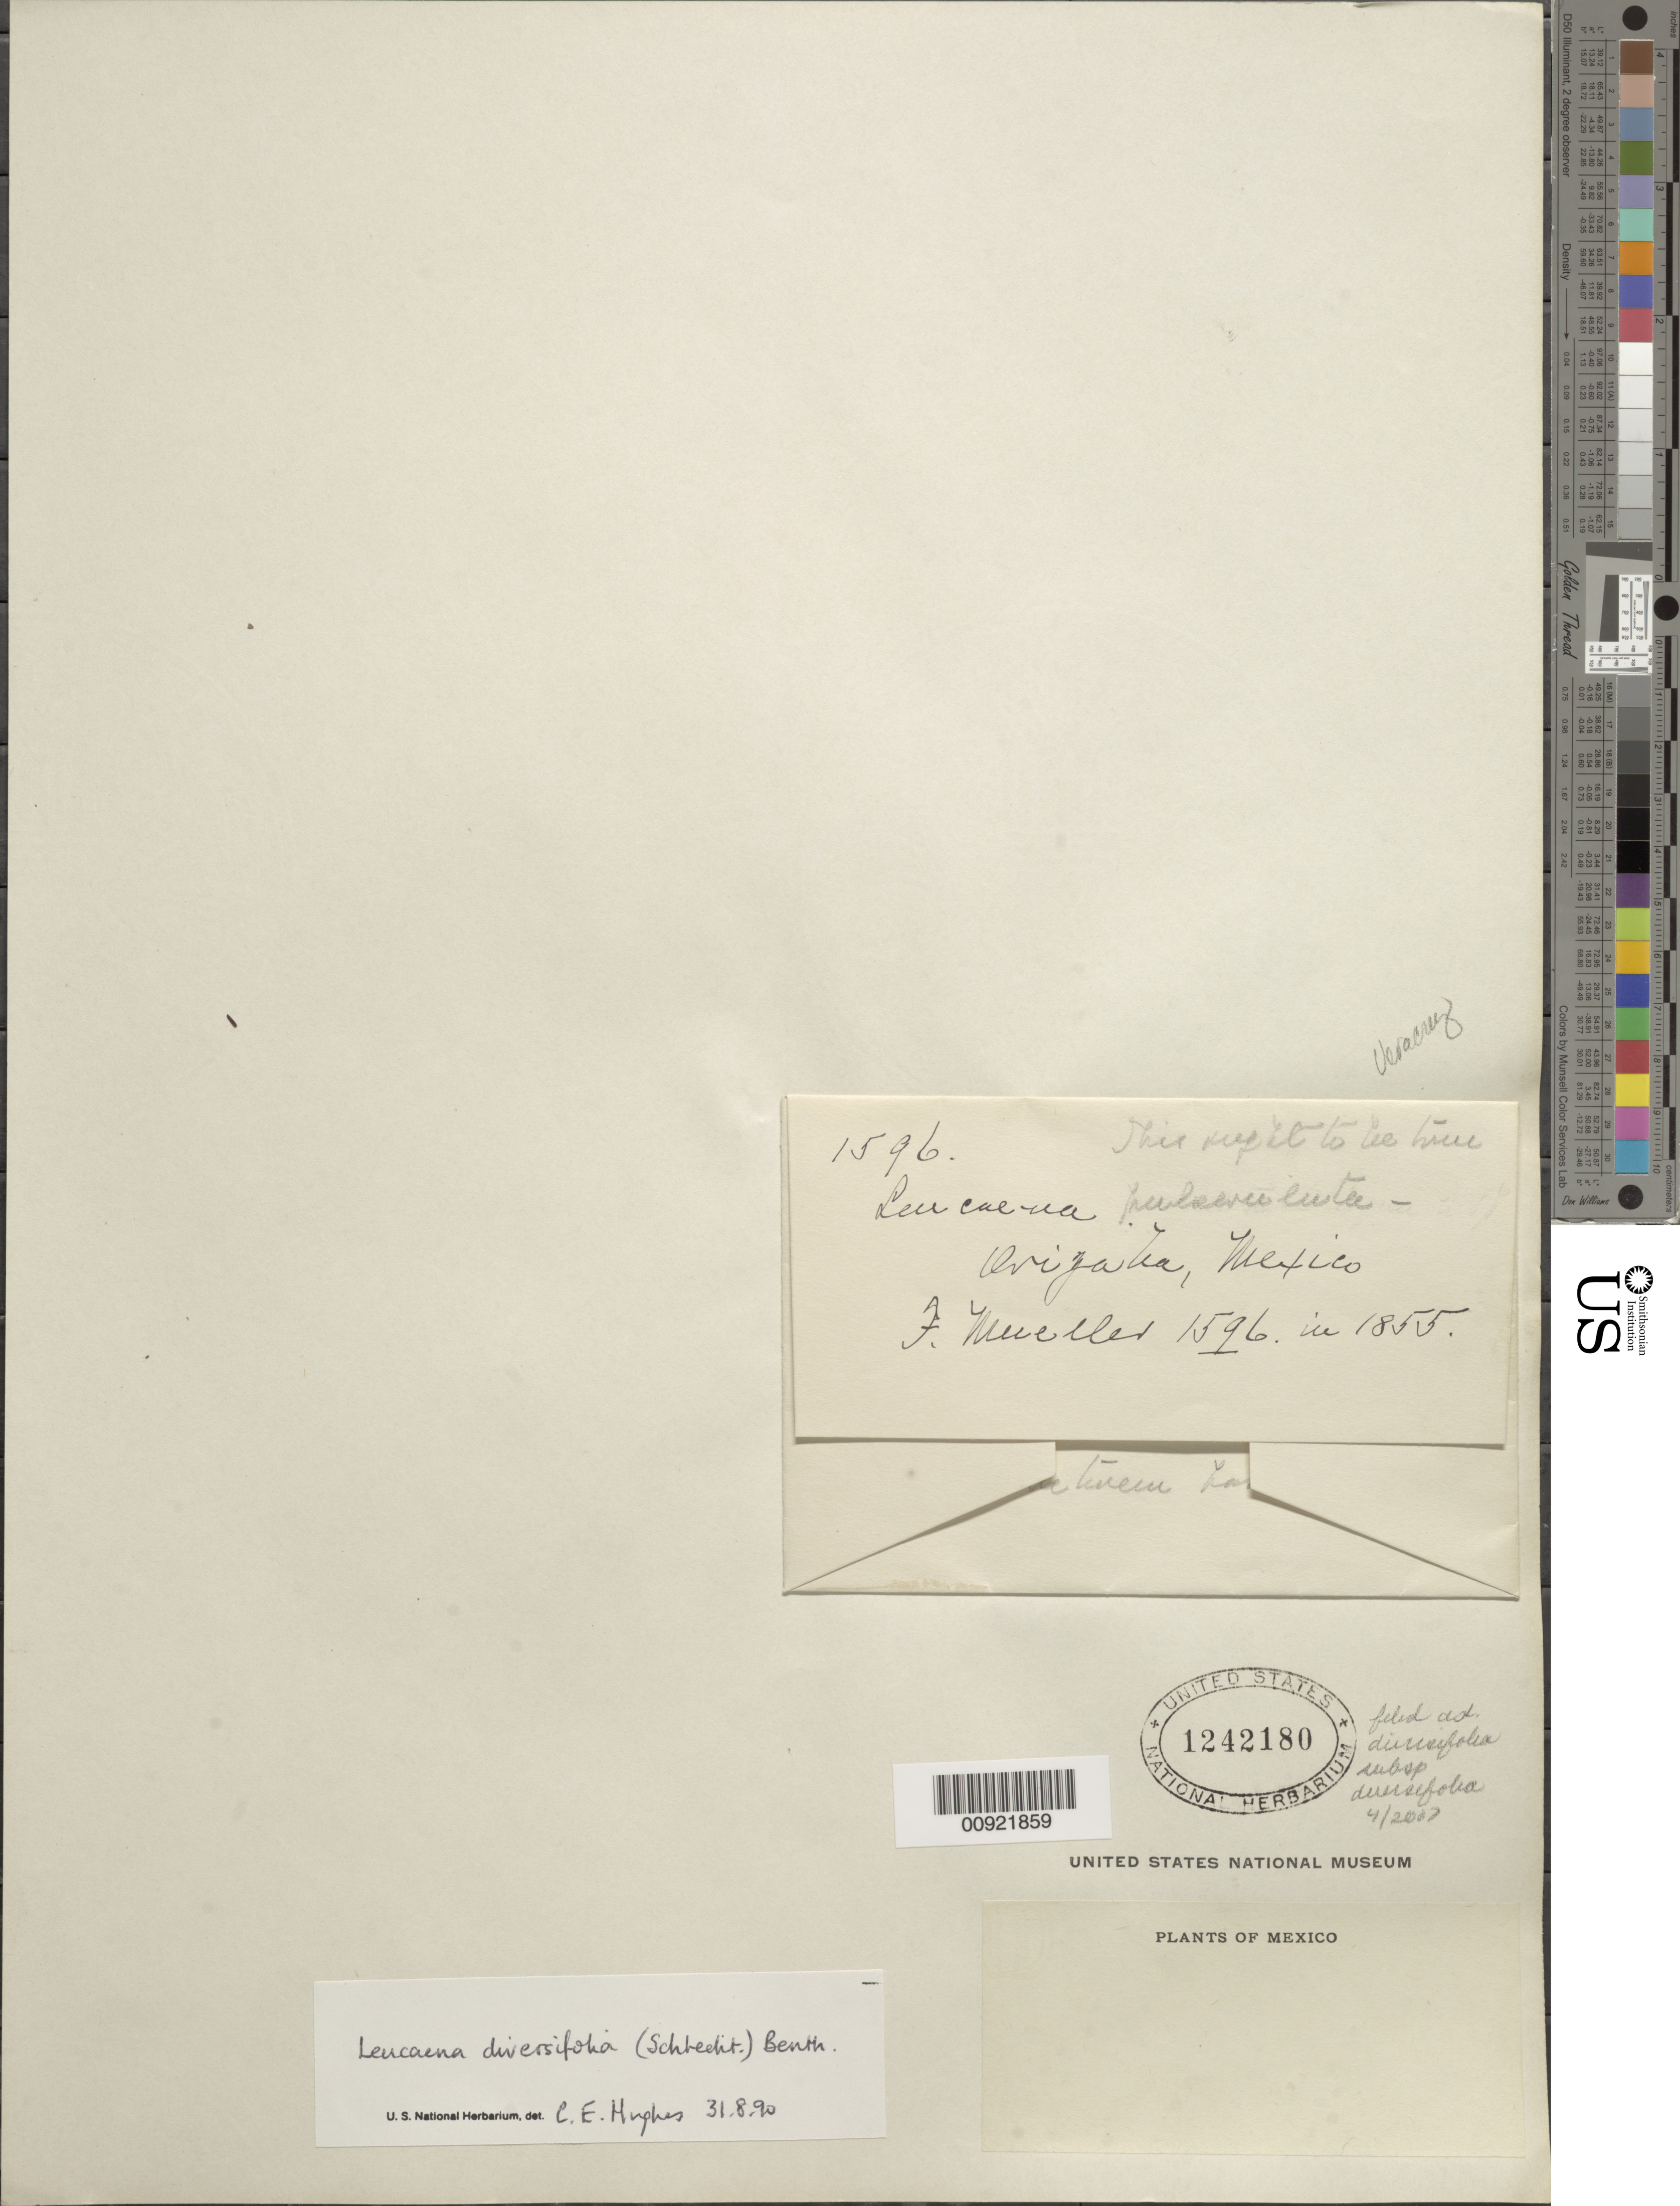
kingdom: Plantae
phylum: Tracheophyta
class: Magnoliopsida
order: Fabales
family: Fabaceae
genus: Leucaena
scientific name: Leucaena diversifolia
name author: (Schltdl.) Benth.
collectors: F. Mueller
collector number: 1596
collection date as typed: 1855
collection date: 1855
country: Mexico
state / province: Veracruz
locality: Orizaba.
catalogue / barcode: US 1242180